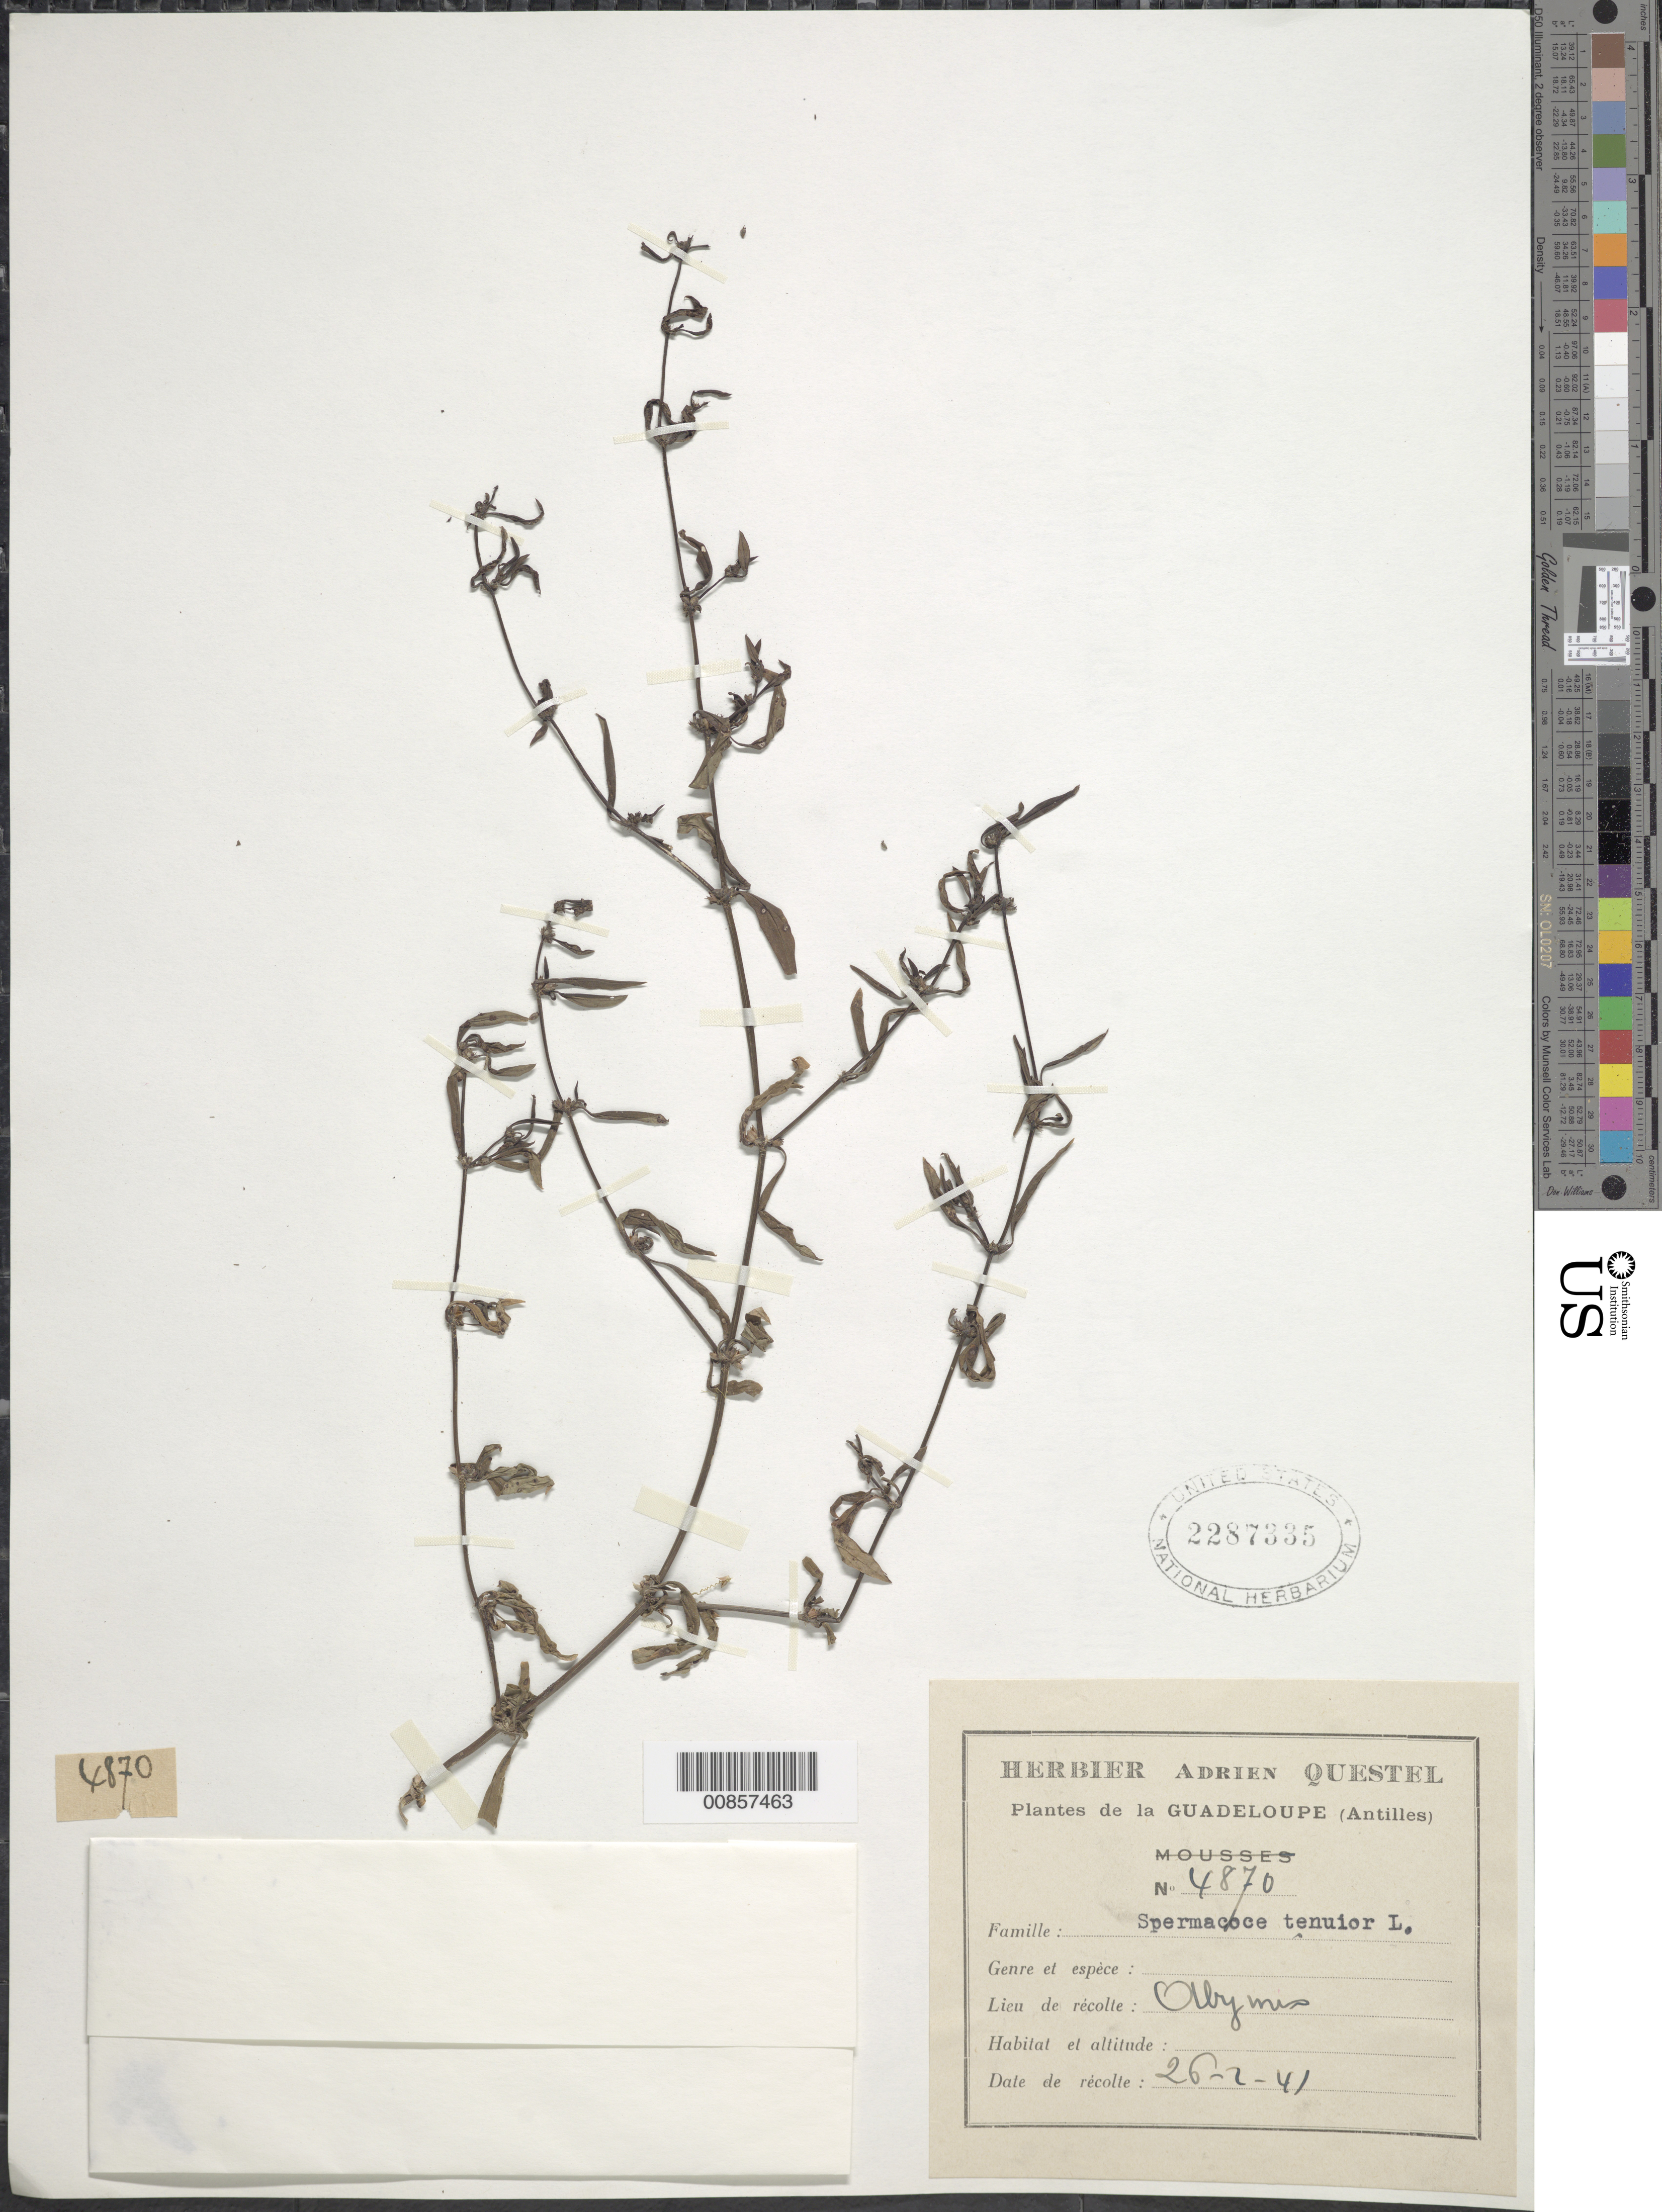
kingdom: Plantae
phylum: Tracheophyta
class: Magnoliopsida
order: Gentianales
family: Rubiaceae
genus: Spermacoce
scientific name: Spermacoce tenuior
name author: L.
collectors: A. Questel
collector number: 4870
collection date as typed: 26 Feb 1941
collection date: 1941-02-26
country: Guadeloupe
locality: Olymis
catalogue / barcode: US 2287335